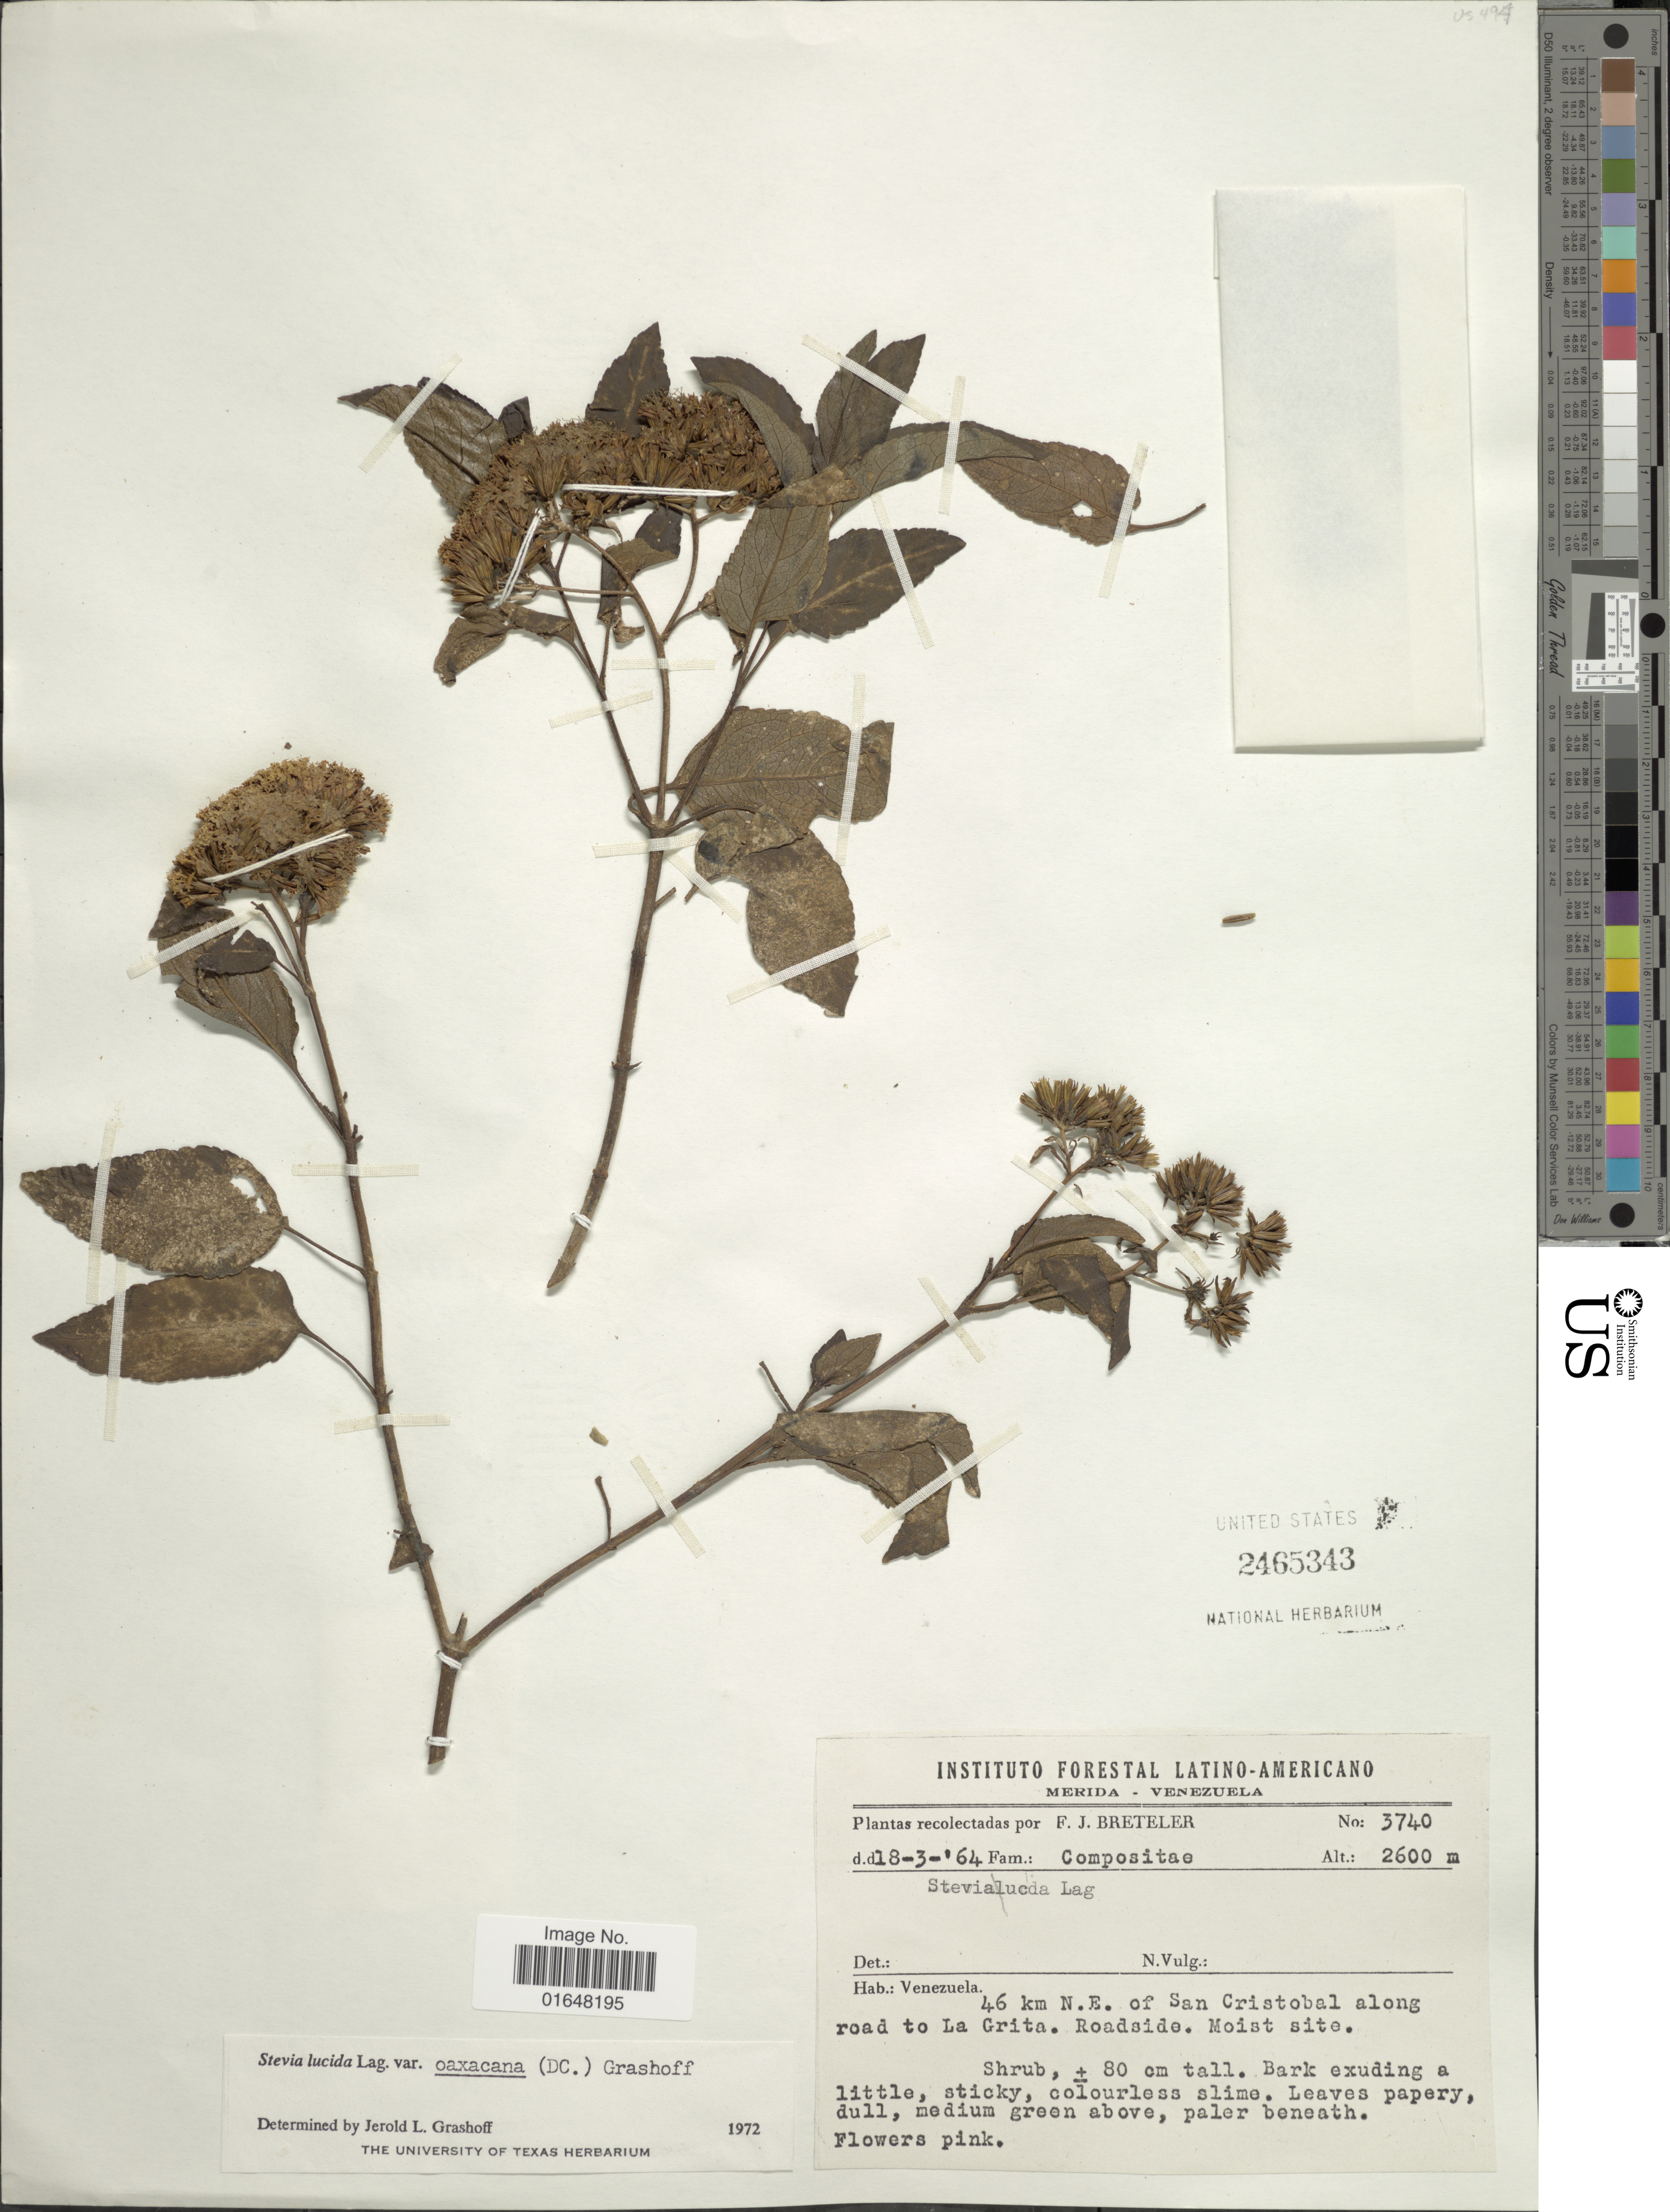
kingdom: Plantae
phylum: Tracheophyta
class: Magnoliopsida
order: Asterales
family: Asteraceae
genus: Stevia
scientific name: Stevia lucida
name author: Lag.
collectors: F. J. Breteler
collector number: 3740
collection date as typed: Transcribed d/m/y: 18/3/64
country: Venezuela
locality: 46 km N. E. of San Cristobal along road to La Grita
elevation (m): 2600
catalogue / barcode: US 2465343